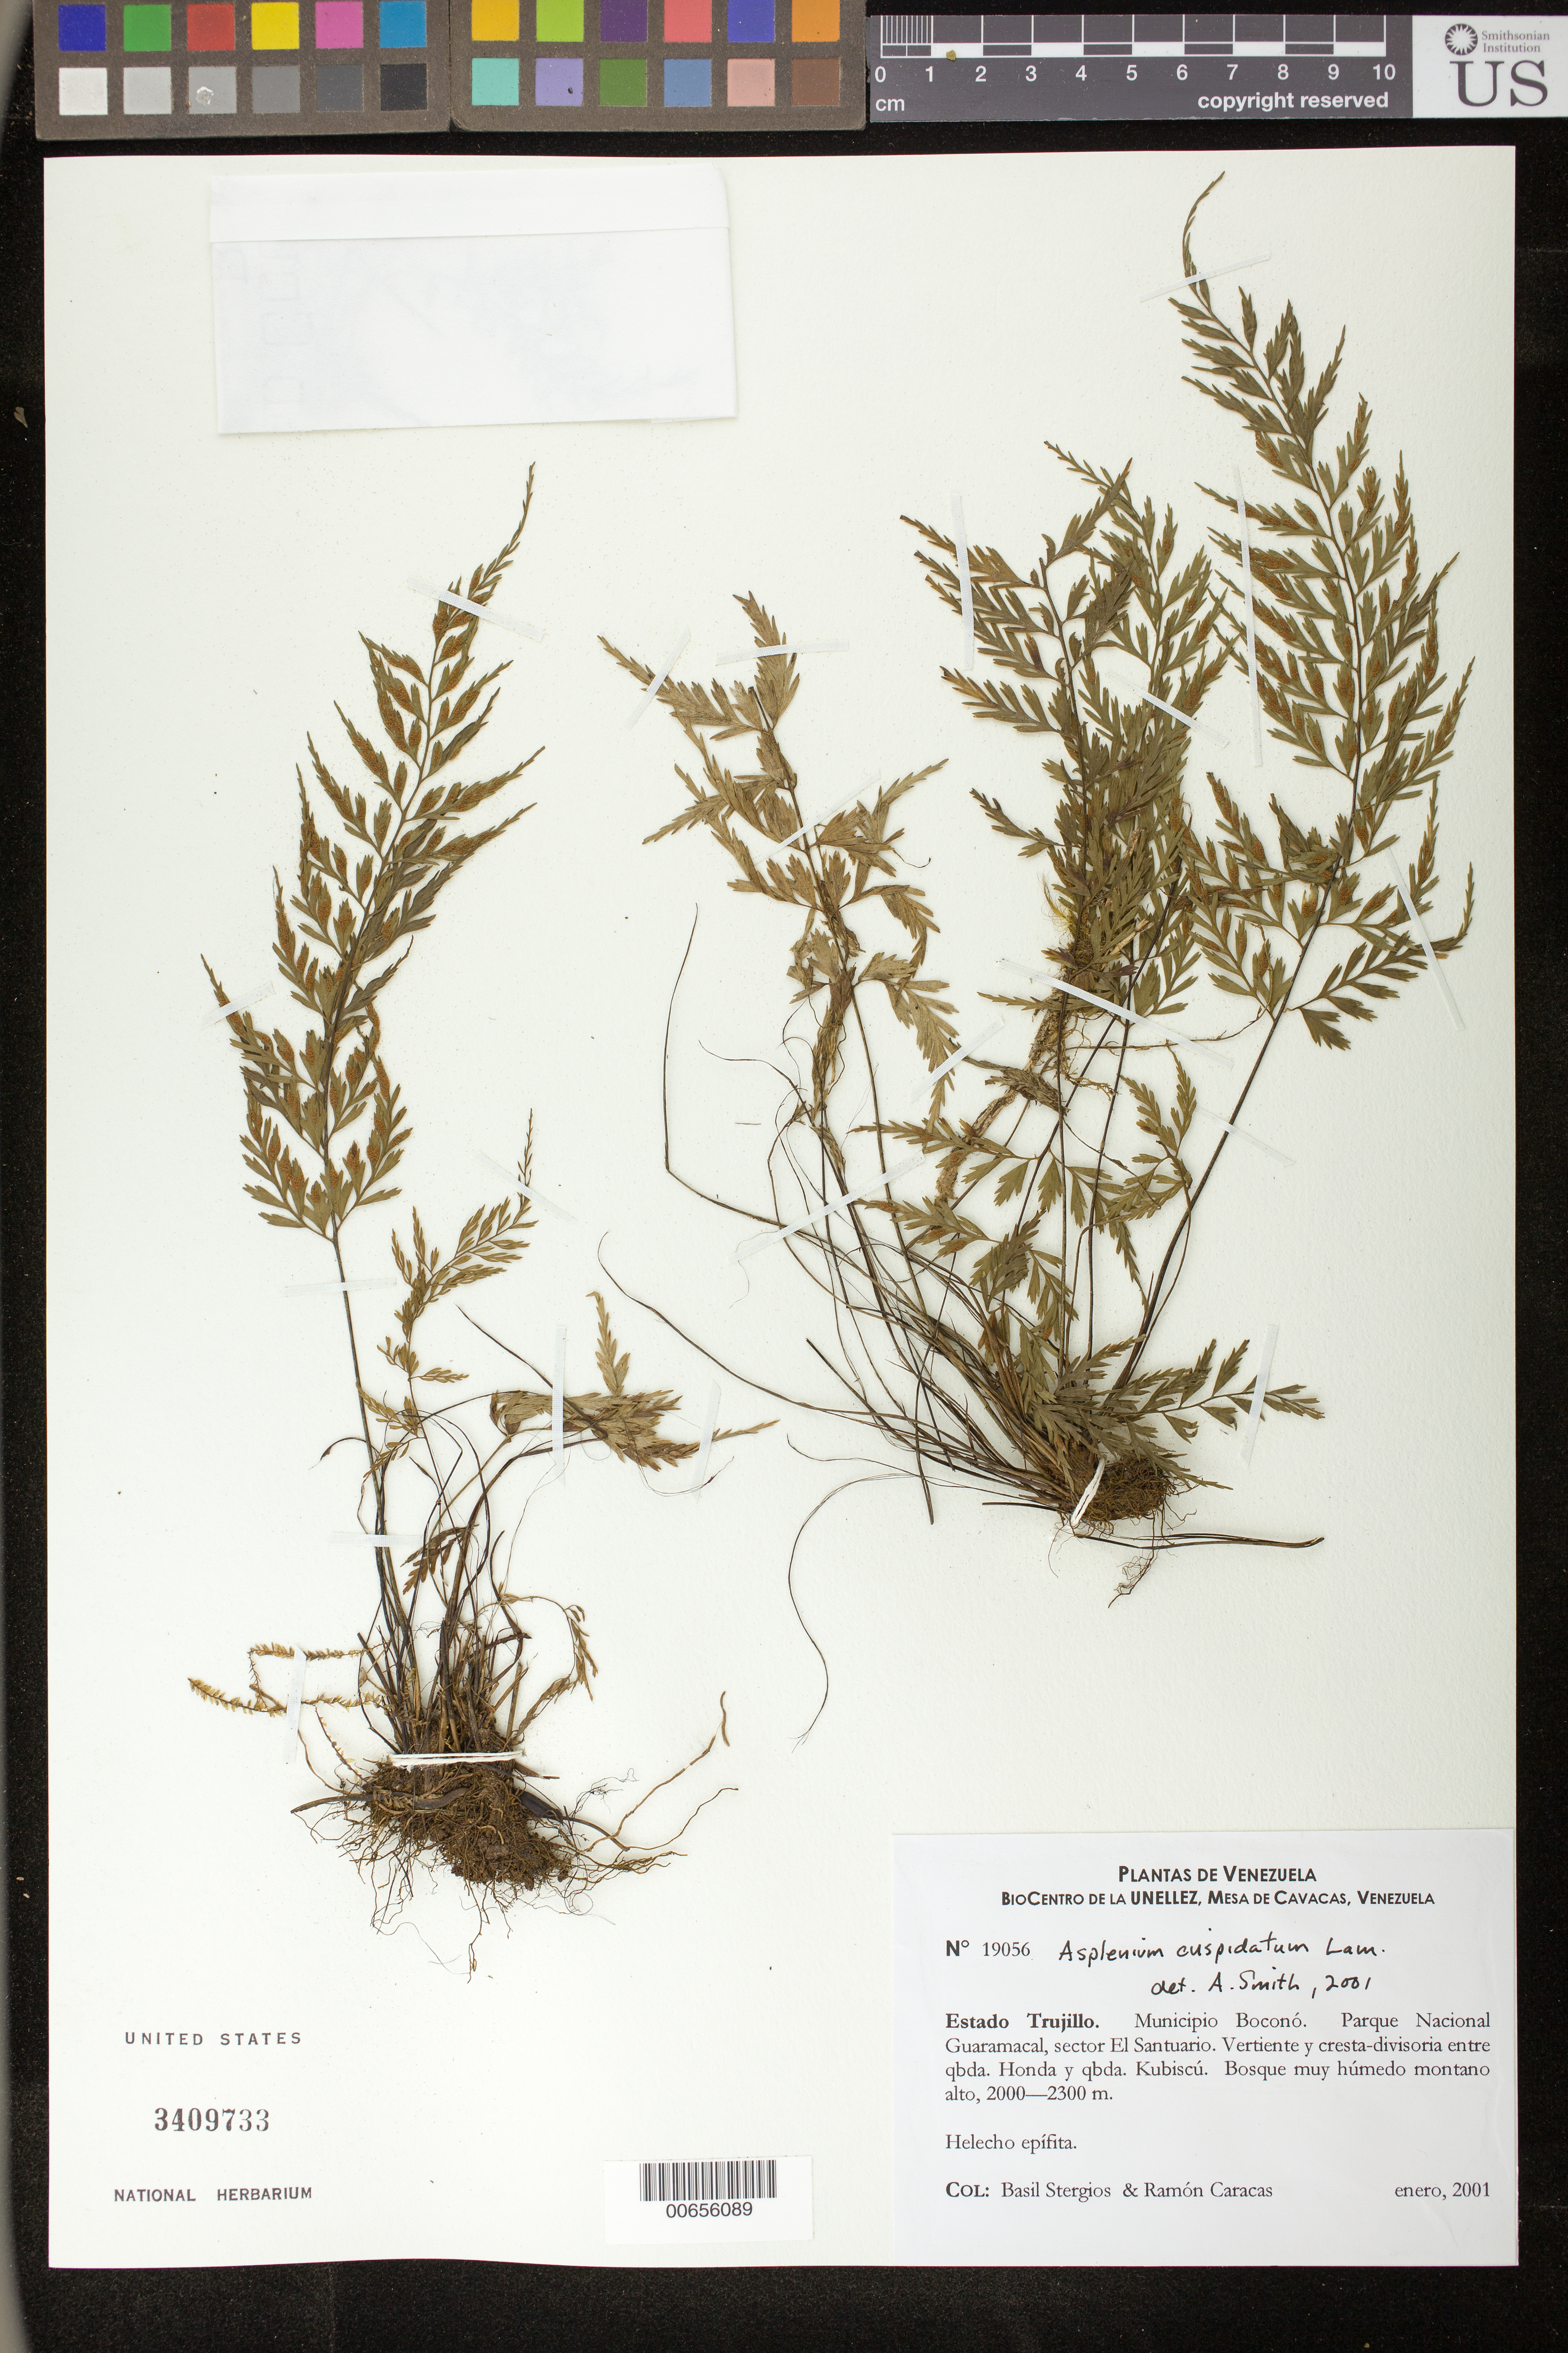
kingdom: Plantae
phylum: Tracheophyta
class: Polypodiopsida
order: Polypodiales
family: Aspleniaceae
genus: Asplenium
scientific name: Asplenium cuspidatum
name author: Lam.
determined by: Smith, Alan R., (UC)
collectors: B. G. Stergios & R. Caracas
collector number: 19056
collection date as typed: Jan 2001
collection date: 2001-01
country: Venezuela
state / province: Trujillo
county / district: Boconó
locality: Parque Nacional Guaramacal, sector El Santuario, vertiente y cresta-divisoria entre Quebrada Honda y Quebrada Kubiscú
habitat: Bosque muy húmedo montano alto.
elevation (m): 2000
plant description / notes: MY, NY, PORT, UC, US, VEN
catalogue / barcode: US 3409733